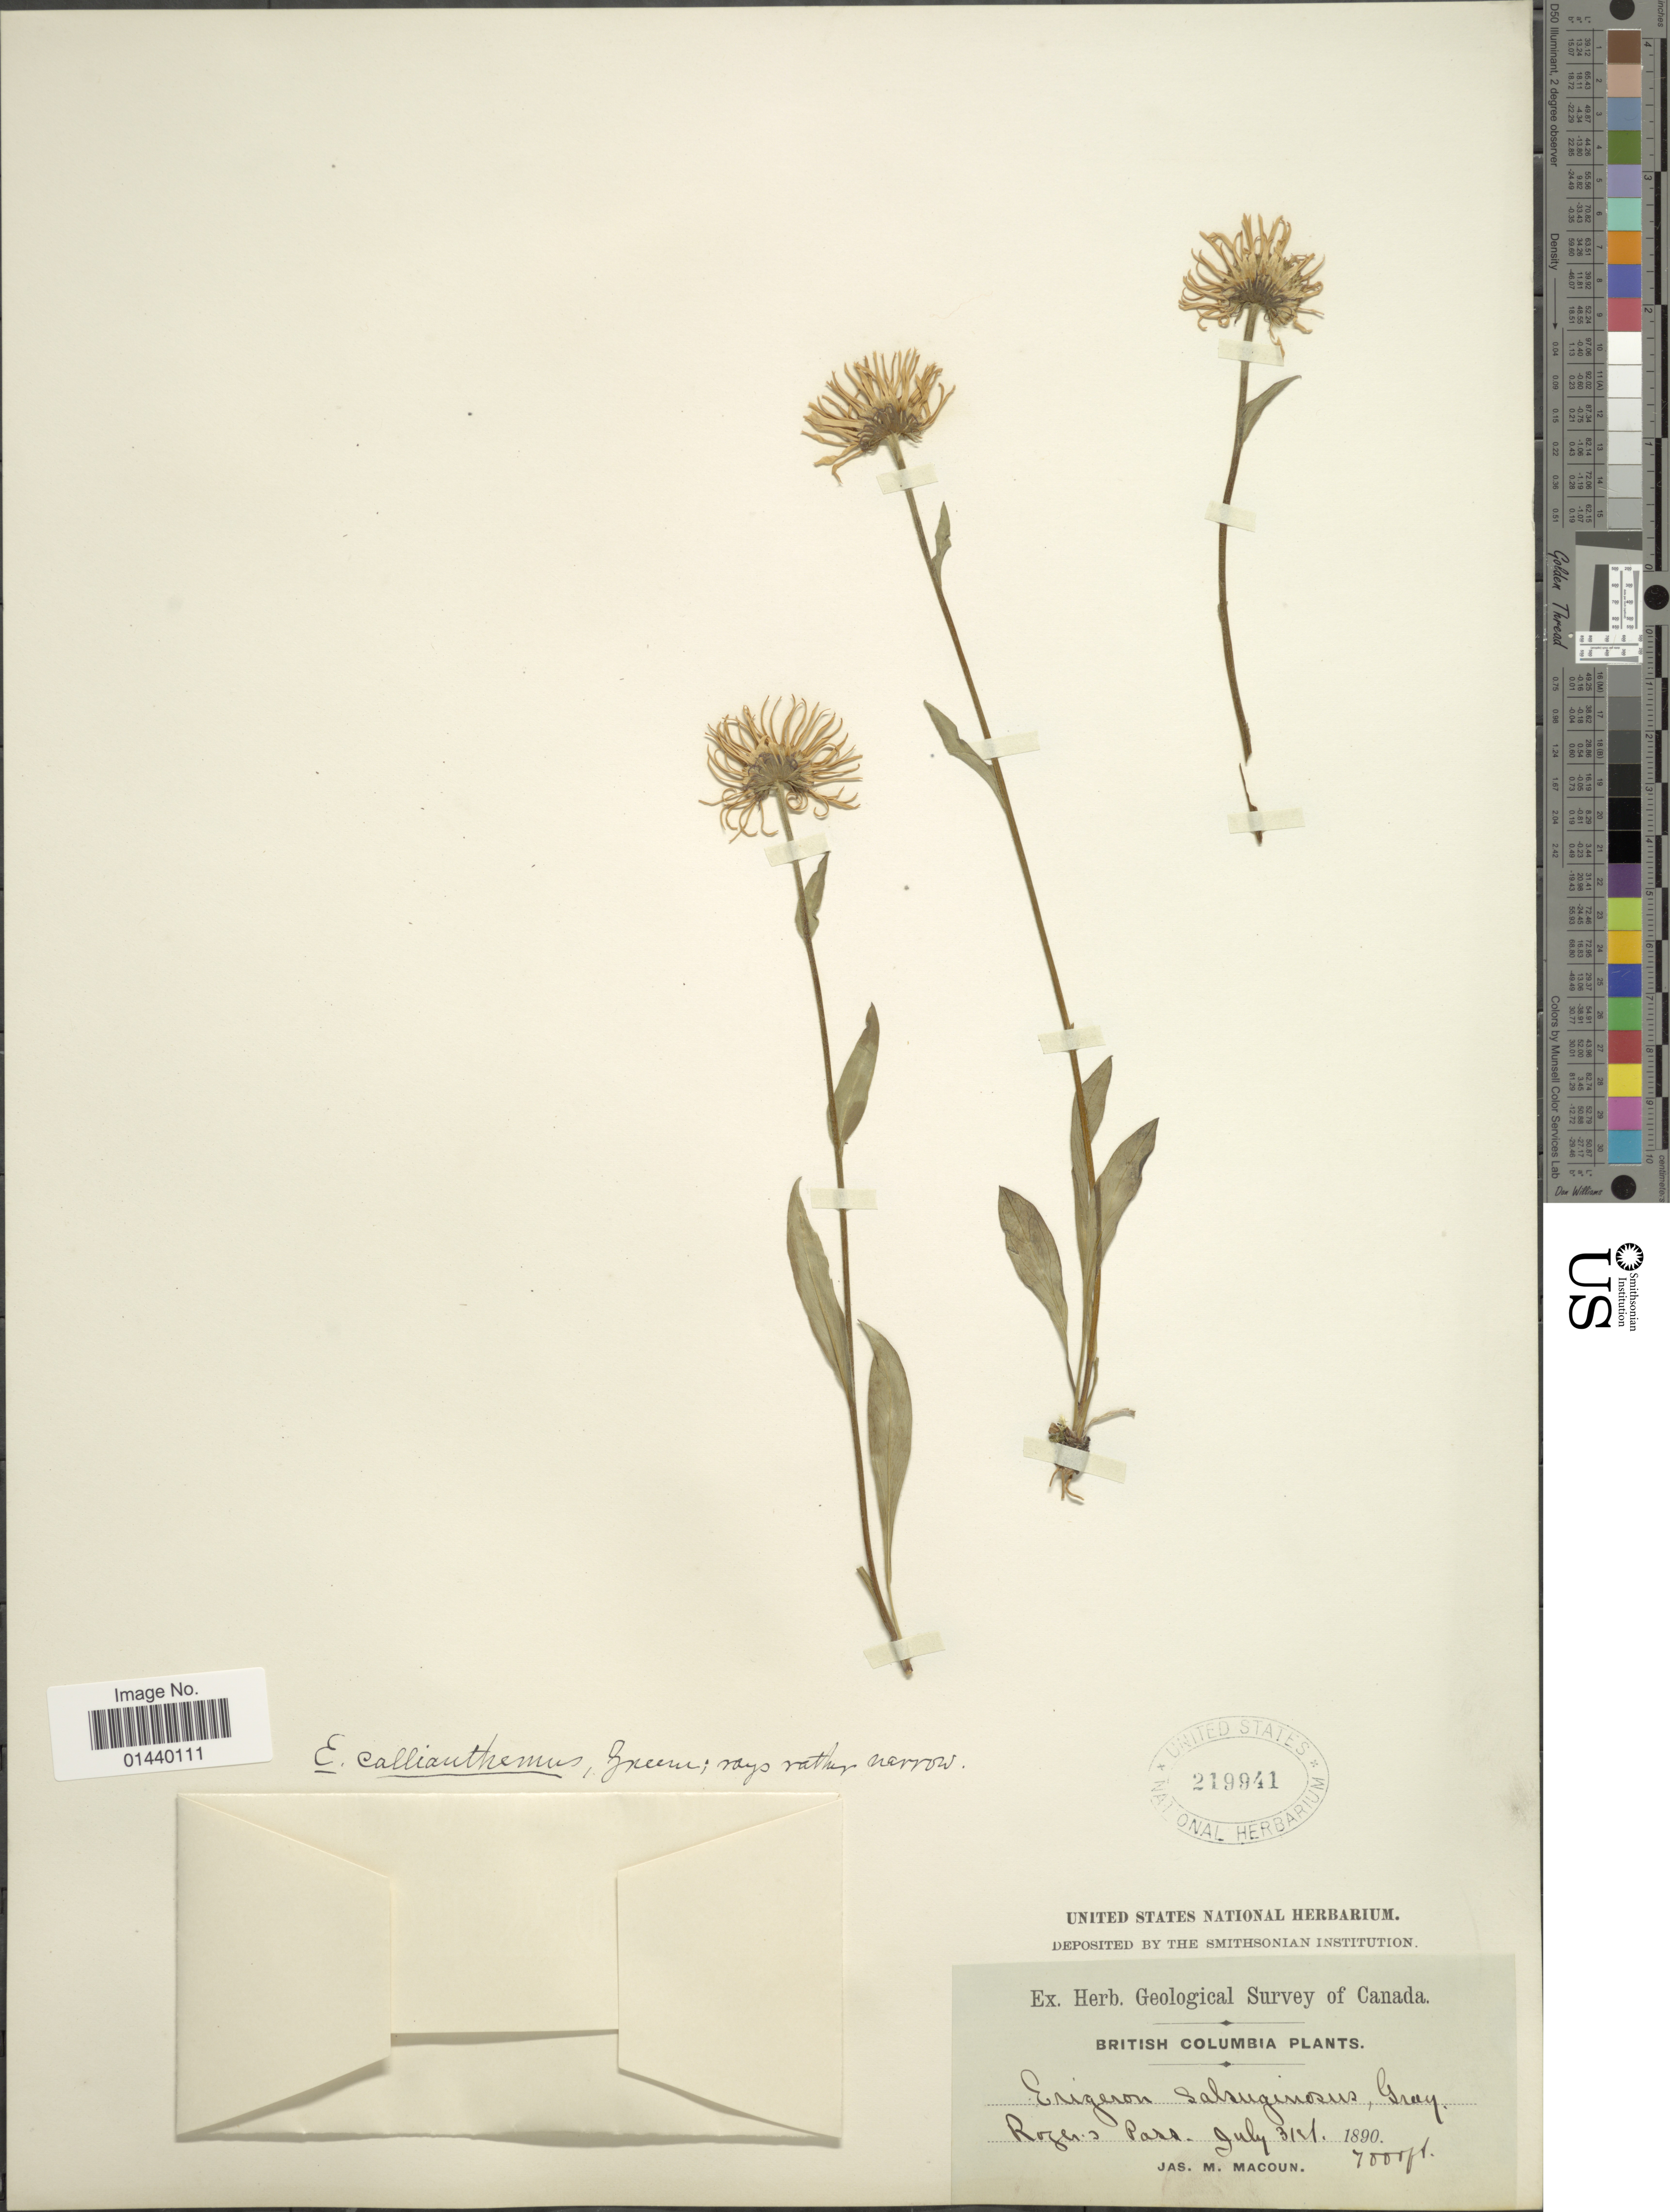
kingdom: Plantae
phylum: Tracheophyta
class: Magnoliopsida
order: Asterales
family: Asteraceae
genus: Erigeron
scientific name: Erigeron salsuginosus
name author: (Richardson ex R. Br.) A. Gray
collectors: J. M. Macoun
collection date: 1890-07-31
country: Canada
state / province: British Columbia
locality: Roger's Pass.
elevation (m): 2134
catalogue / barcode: US 219941